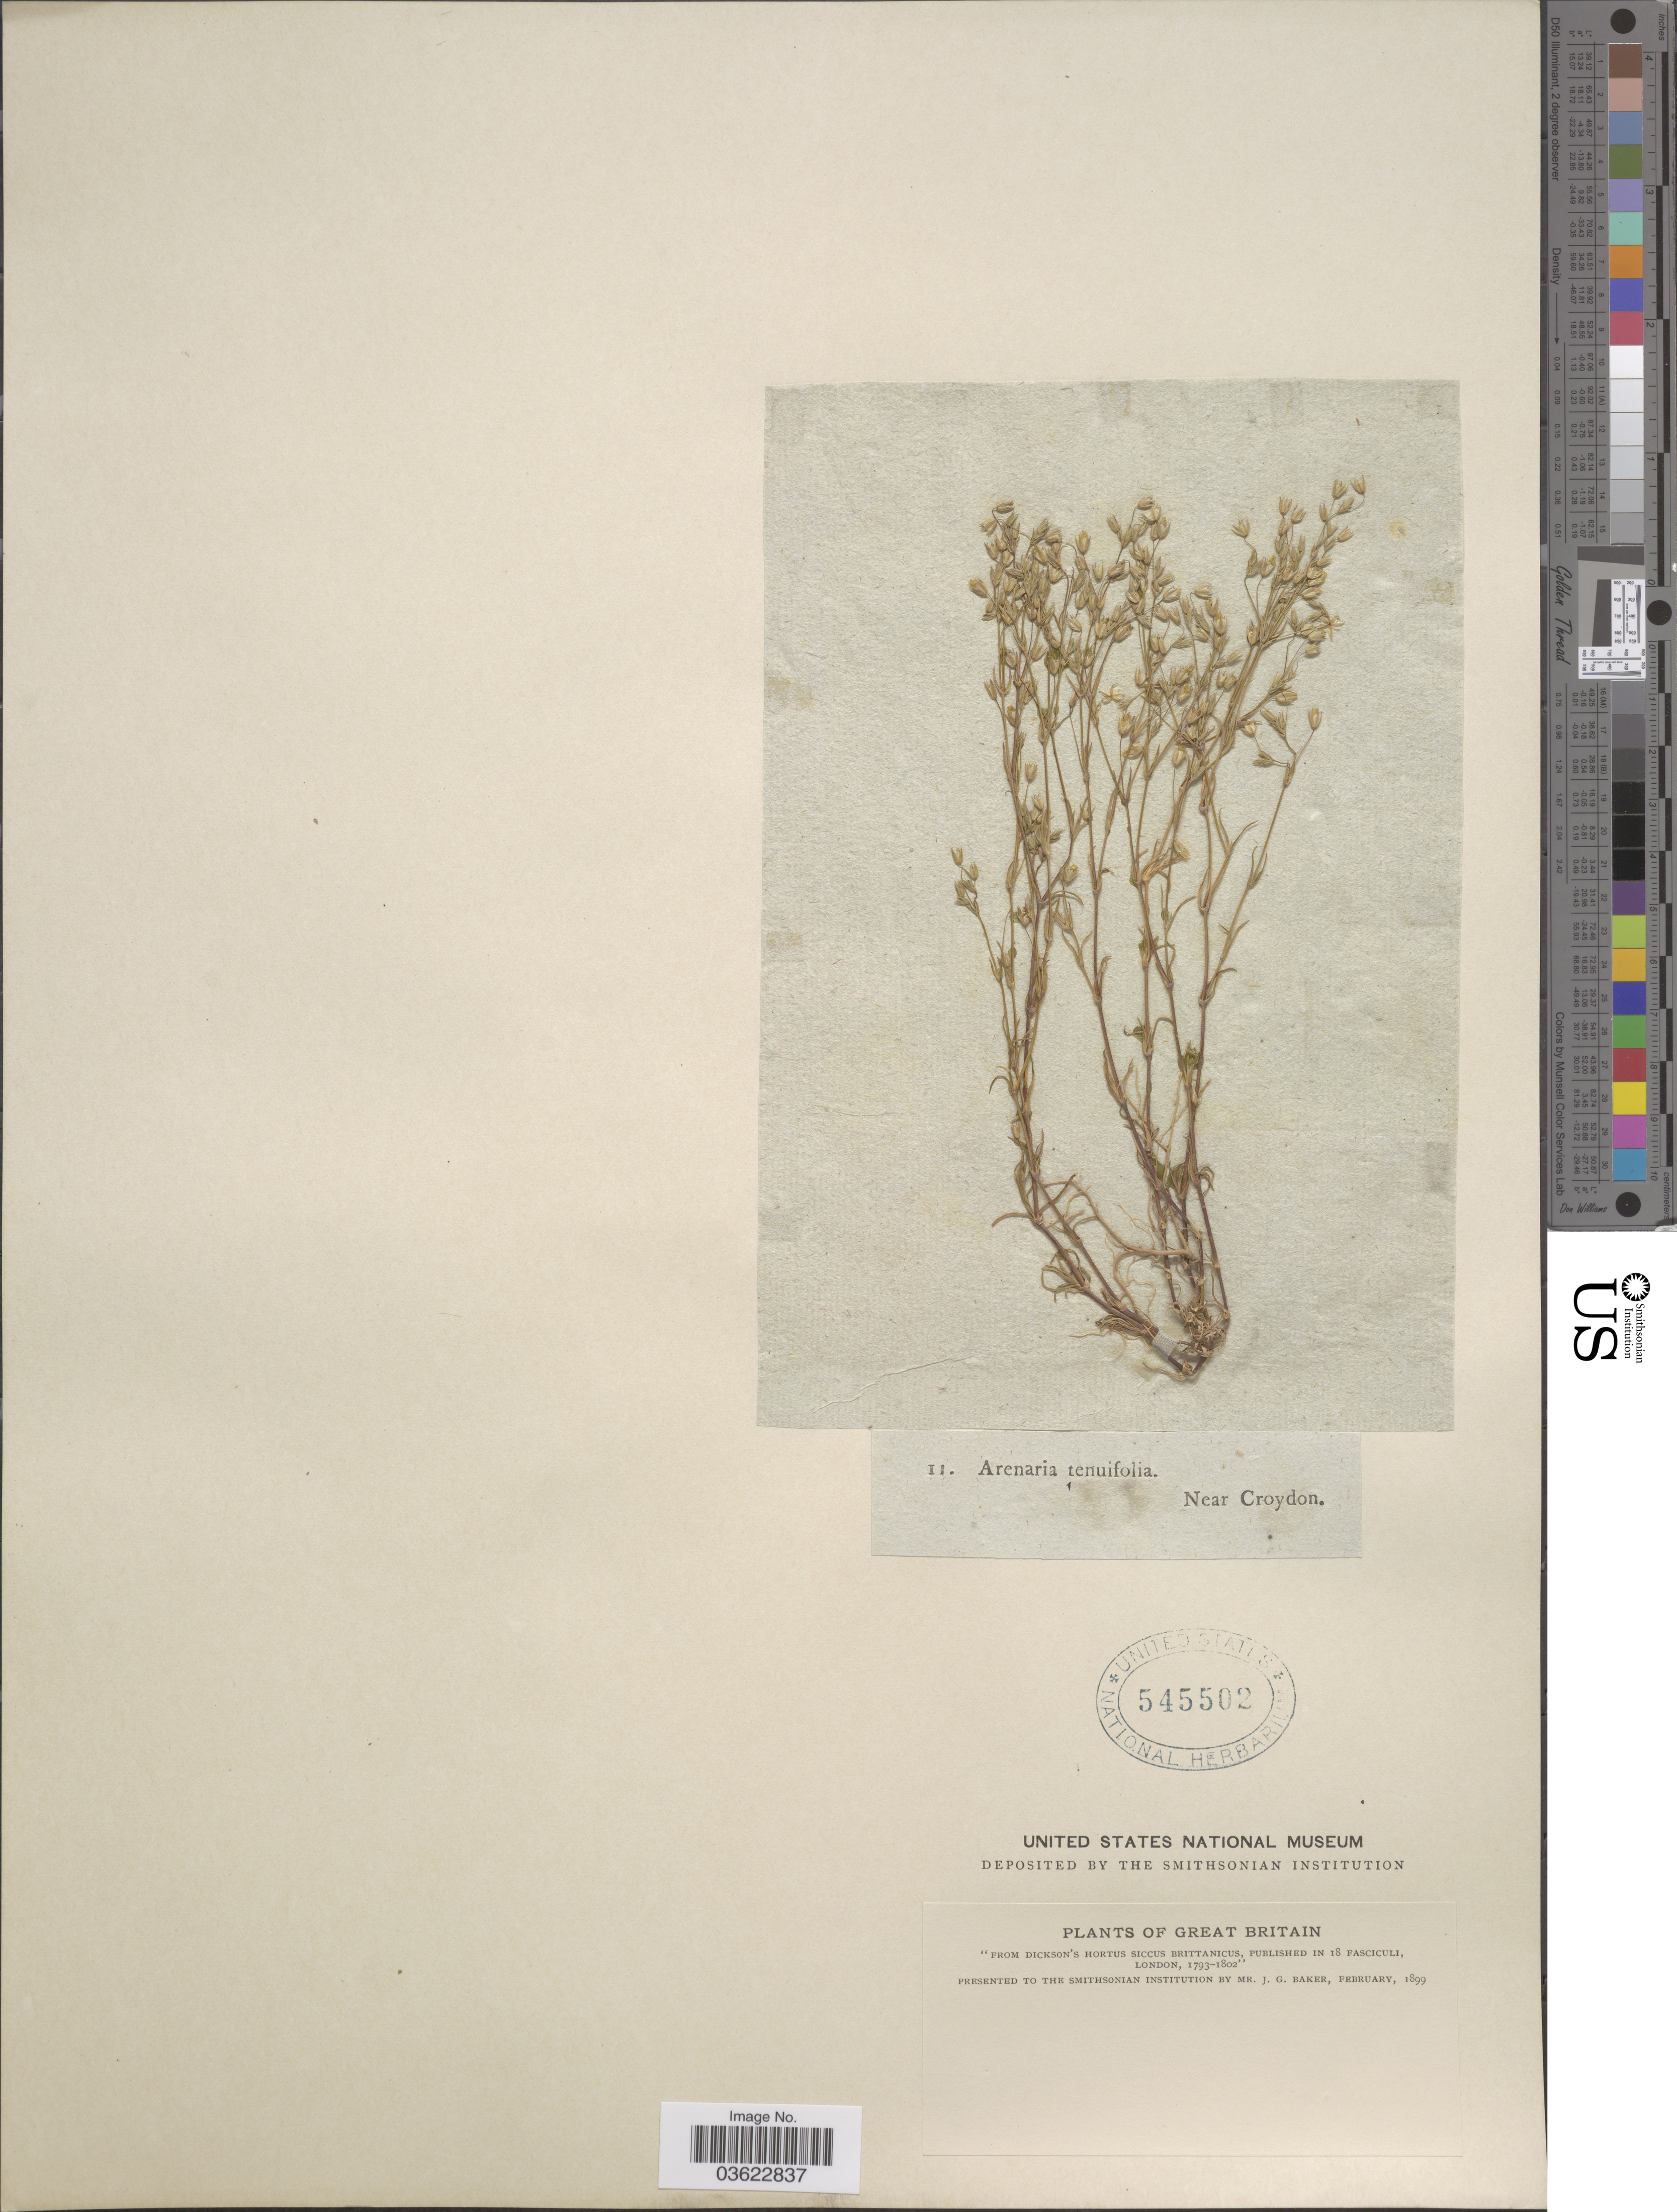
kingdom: Plantae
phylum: Tracheophyta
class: Magnoliopsida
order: Caryophyllales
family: Caryophyllaceae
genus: Arenaria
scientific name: Arenaria sp.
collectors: J. G. Baker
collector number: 11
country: United Kingdom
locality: Near Croydon. Great Britain.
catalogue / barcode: US 545502